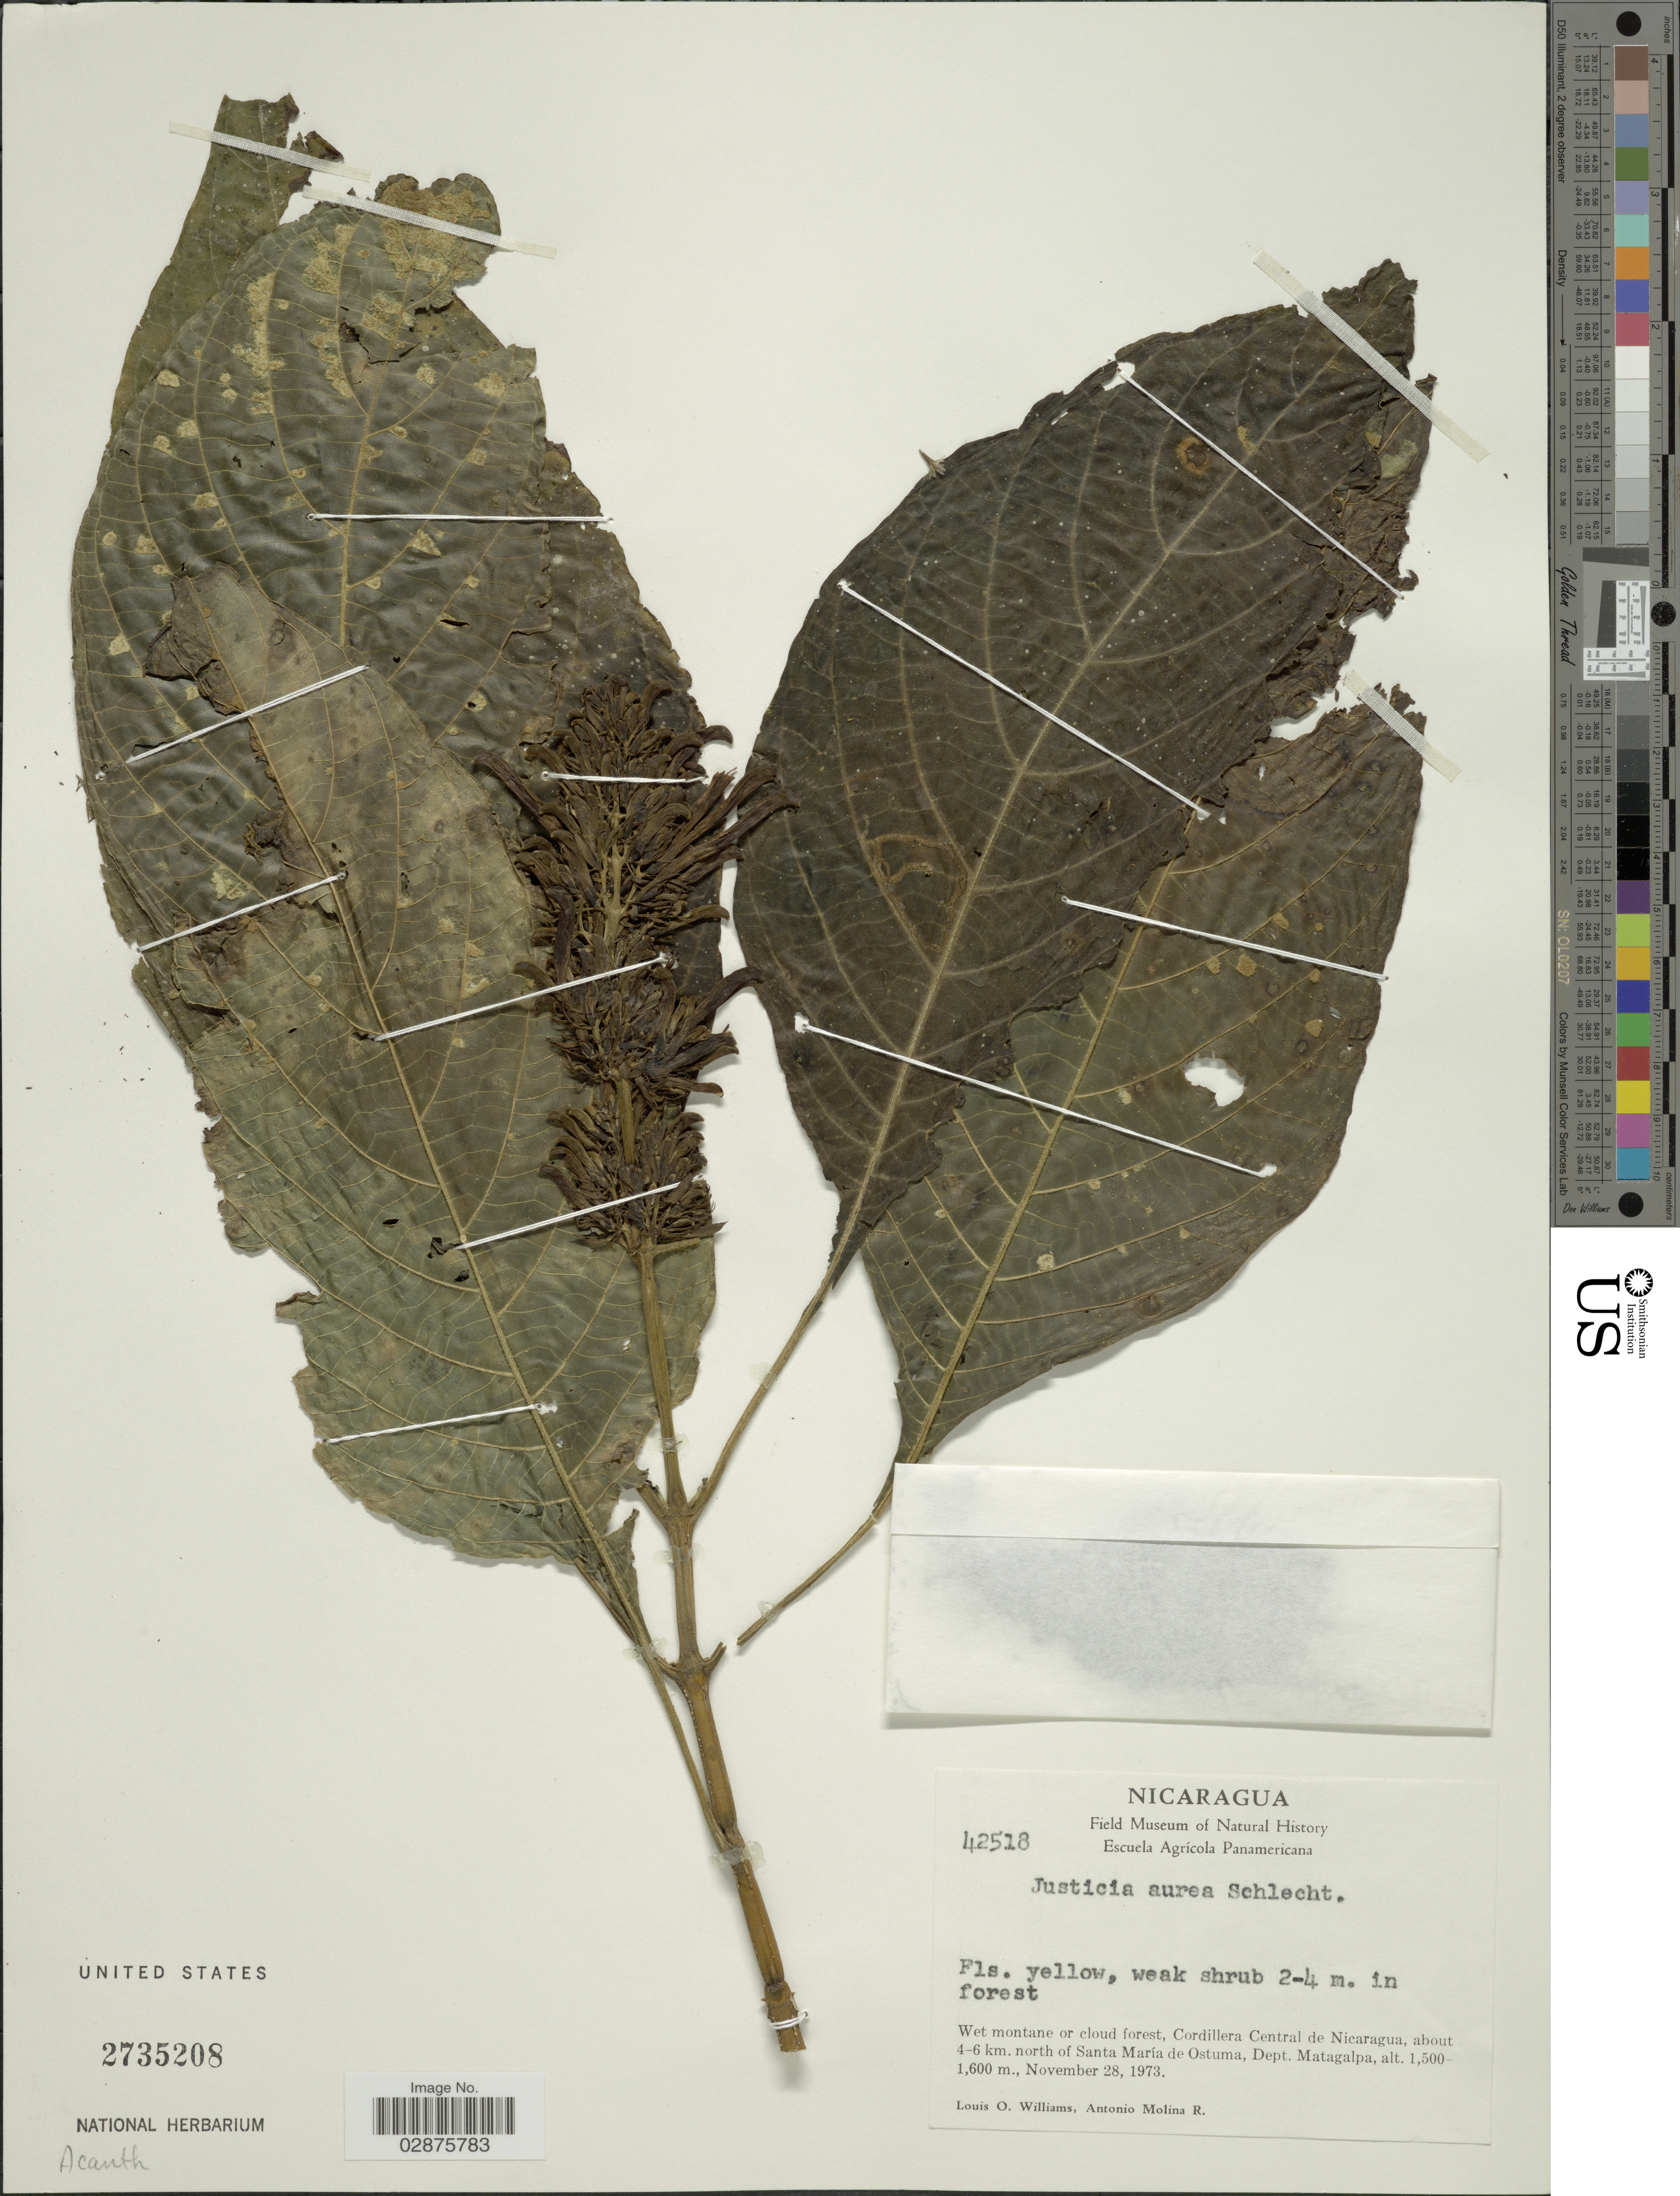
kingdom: Plantae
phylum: Tracheophyta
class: Magnoliopsida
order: Lamiales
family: Acanthaceae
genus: Justicia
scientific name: Justicia aurea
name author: Schltdl.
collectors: L. O. Williams & A. Molina R.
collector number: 42518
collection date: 1973-11-28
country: Nicaragua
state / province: Matagalpa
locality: Wet montane or cloud forest, Cordillera Central de Nicaragua, about 4-6 km. north of Santa María de Ostuma, Dept. Matagalpa.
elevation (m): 1500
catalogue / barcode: US 2735208